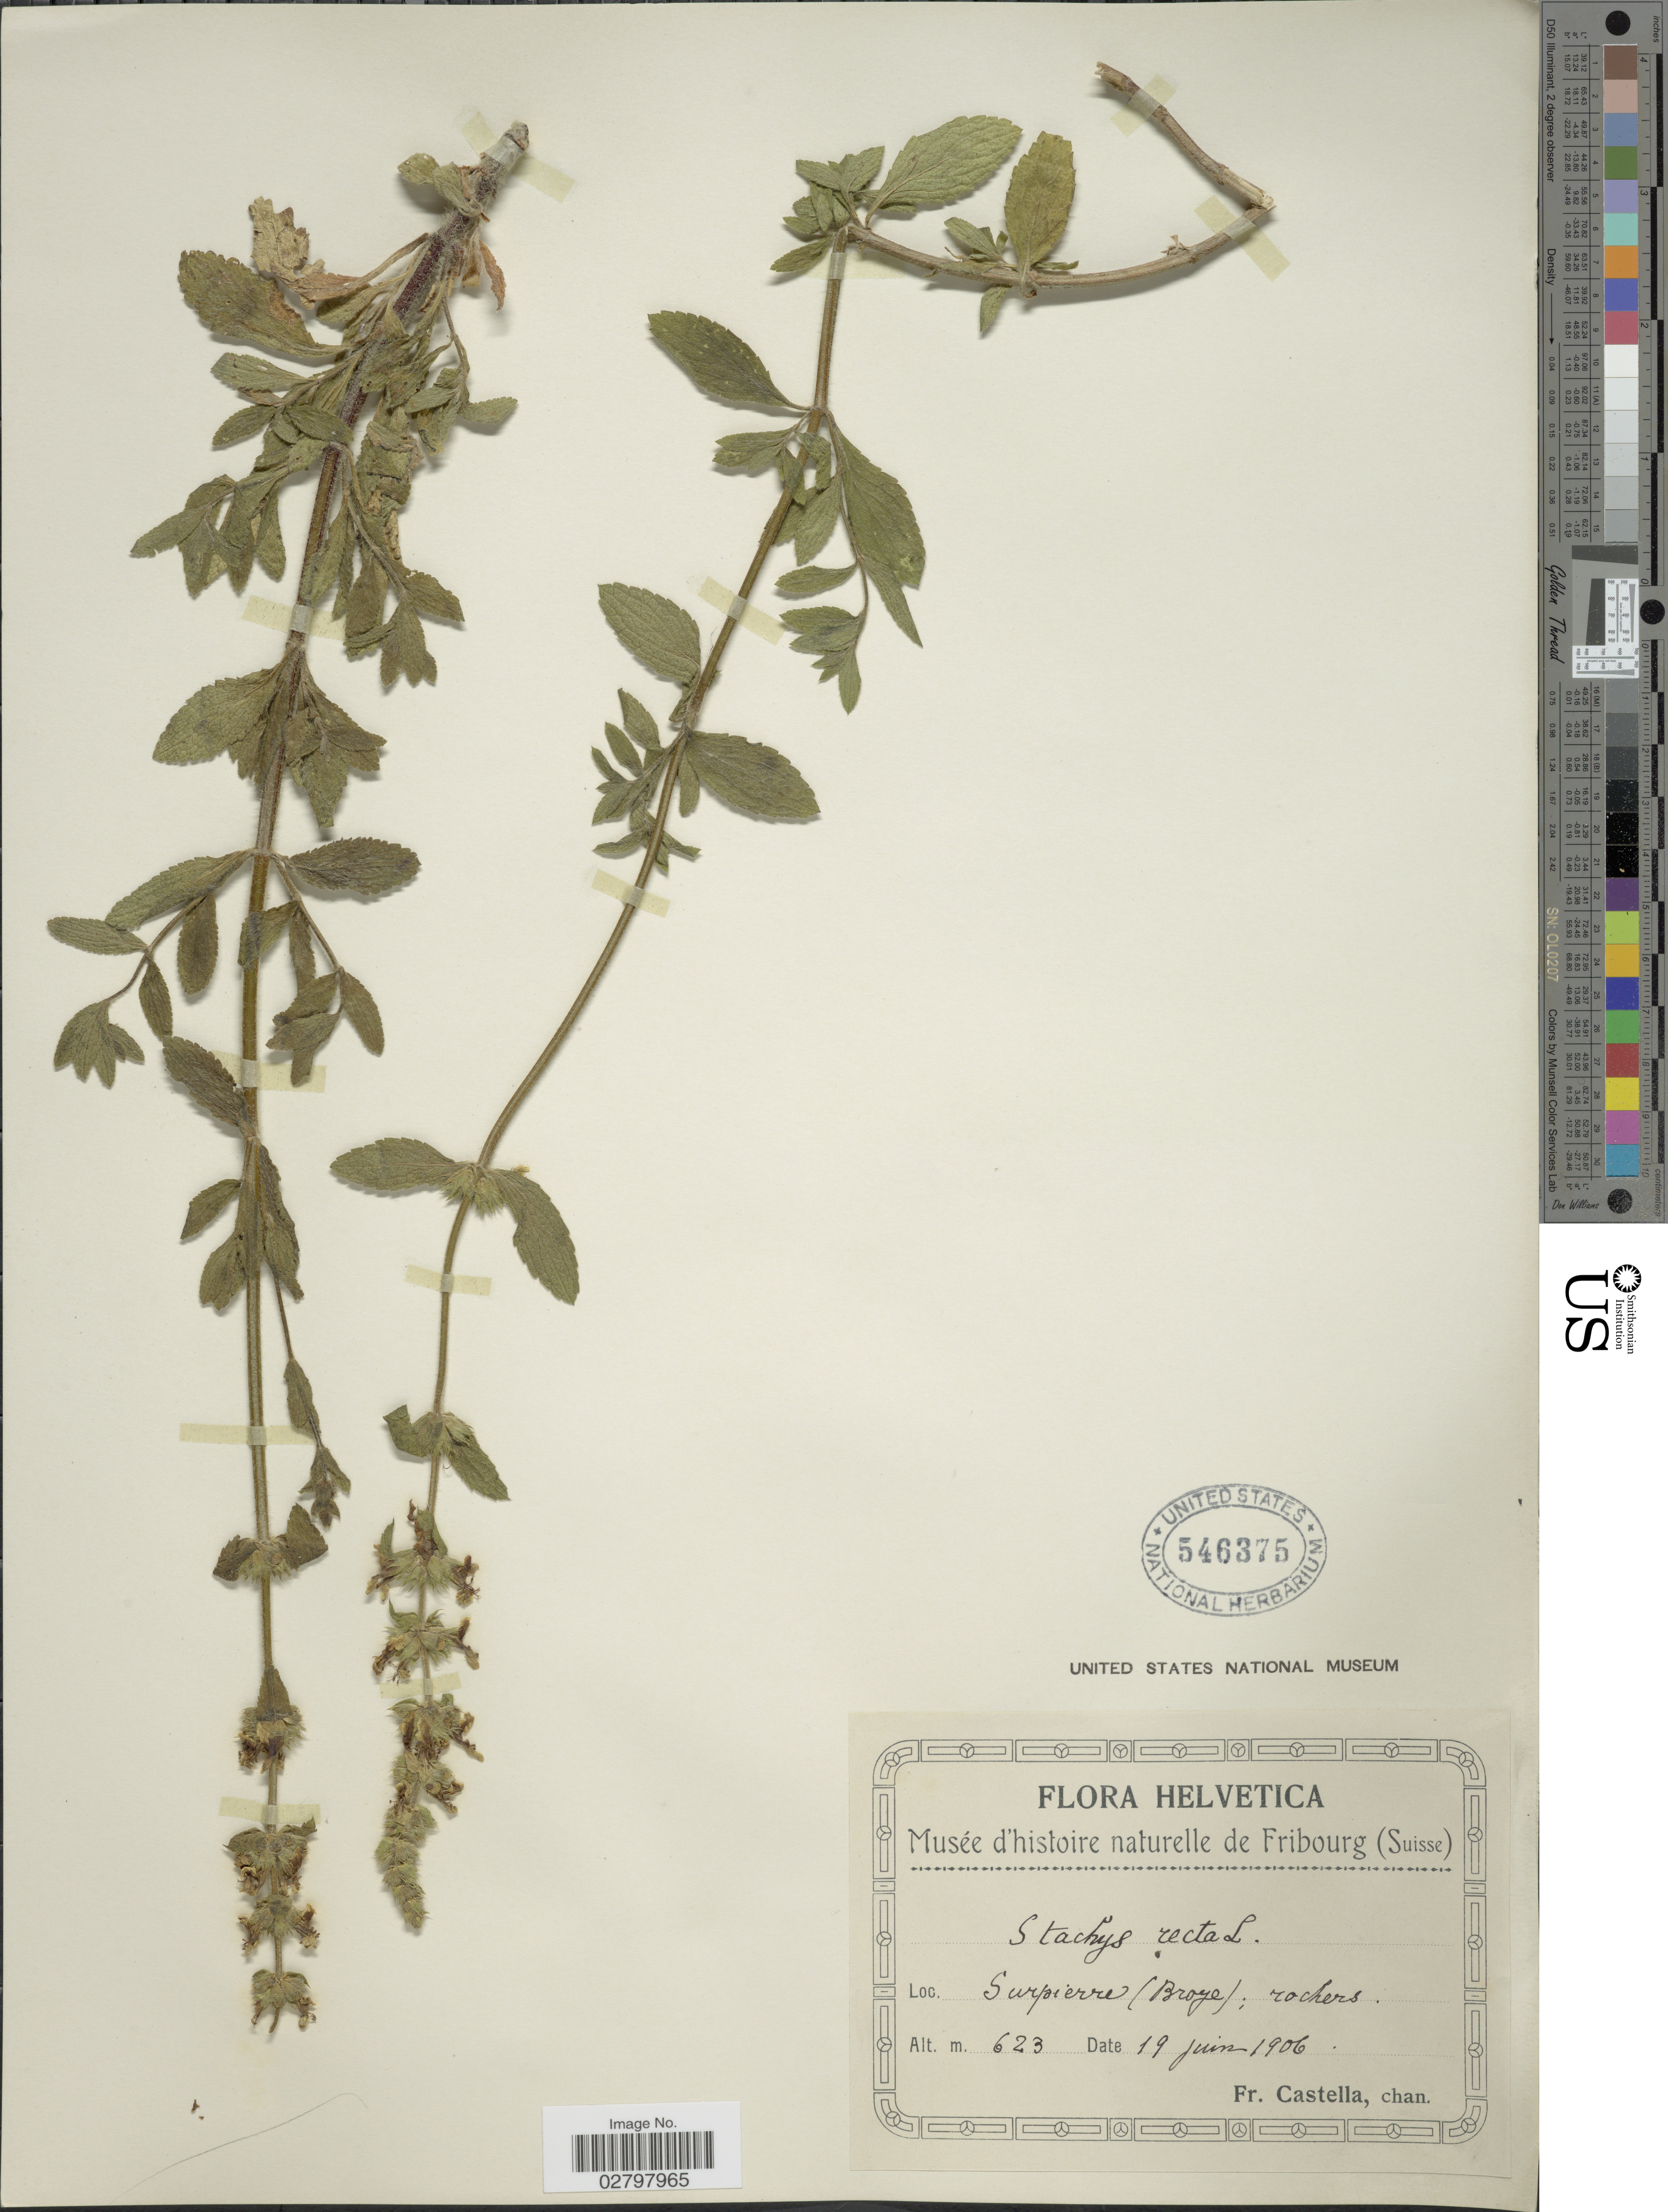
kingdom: Plantae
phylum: Tracheophyta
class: Magnoliopsida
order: Lamiales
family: Lamiaceae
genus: Stachys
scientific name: Stachys recta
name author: L.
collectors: Fr. Castella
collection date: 1906-06-19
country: Switzerland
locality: Helvetica, Surpierre (Broye).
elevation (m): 623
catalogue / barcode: US 546375